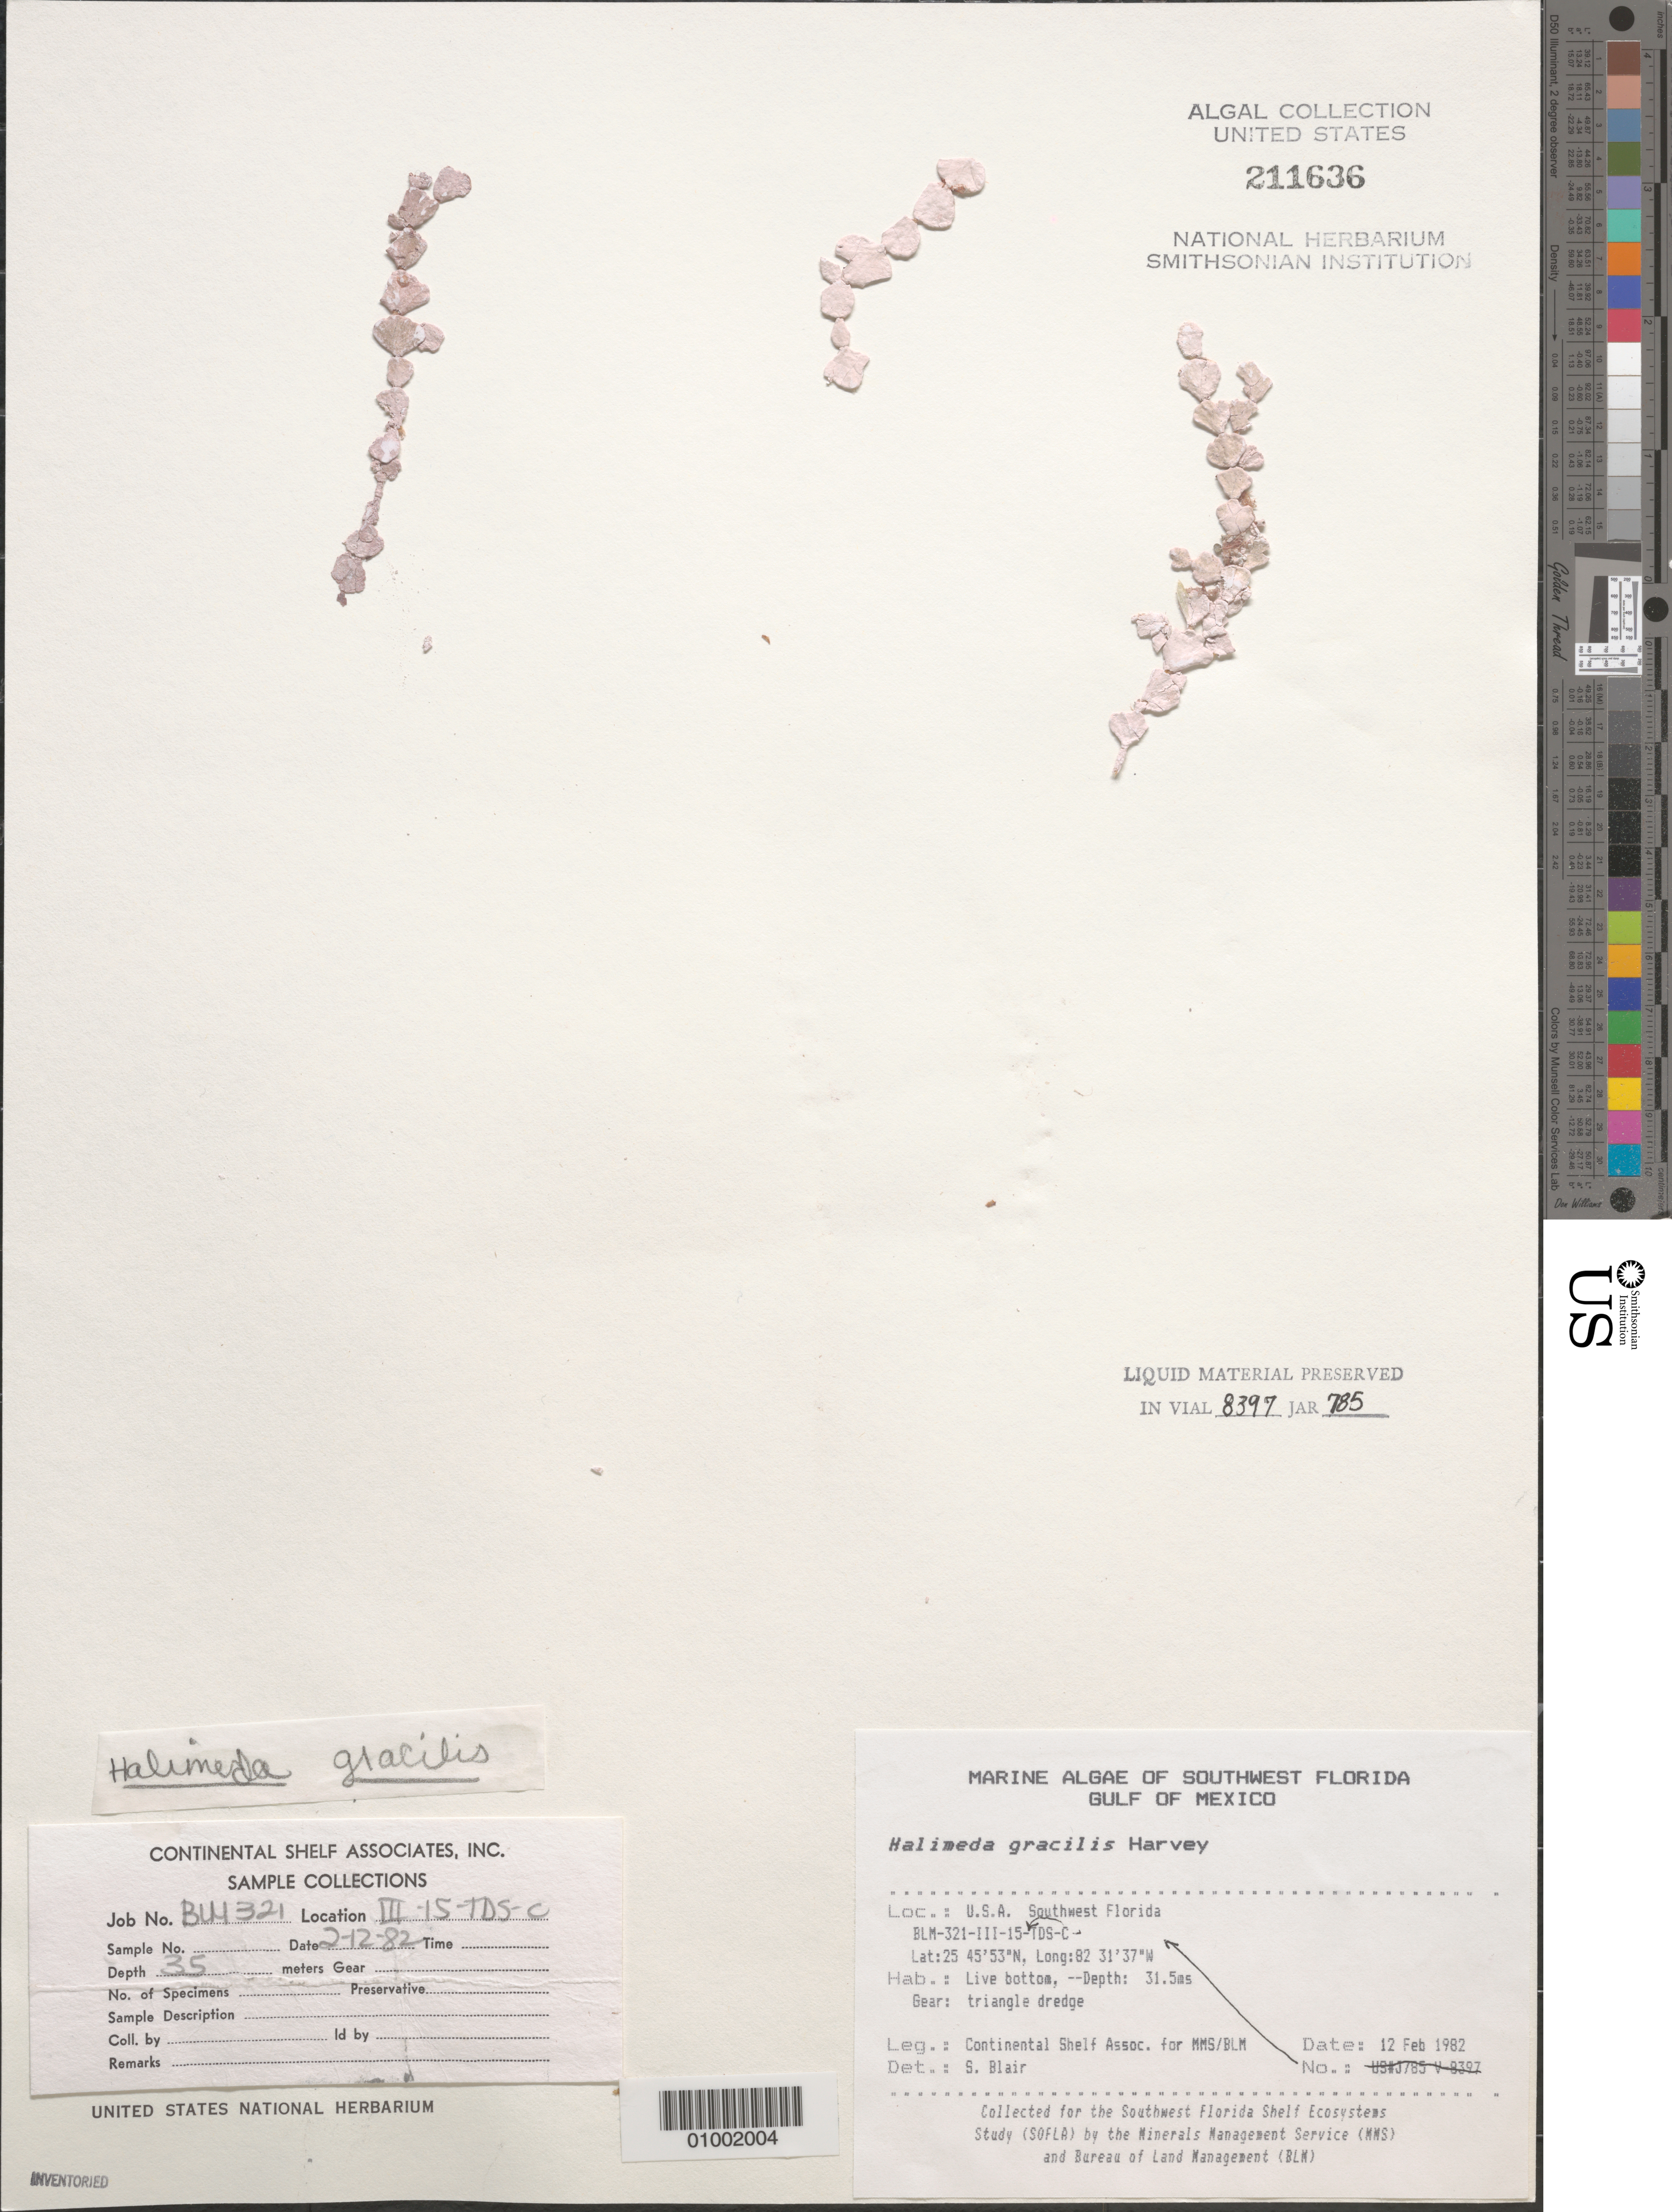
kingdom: Plantae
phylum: Chlorophyta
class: Ulvophyceae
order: Bryopsidales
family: Halimedaceae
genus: Halimeda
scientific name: Halimeda gracilis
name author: Harv. ex J. Agardh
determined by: Blair, S. M.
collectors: Continental Shelf Associates for the MMS/BLM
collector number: BLM-321-III-15-C-TDS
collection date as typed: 12 Feb 1982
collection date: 1982-02-12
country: United States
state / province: Florida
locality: Gulf of Mexico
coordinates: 25 45'53"N, 82 31'37"W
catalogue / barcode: US 211636